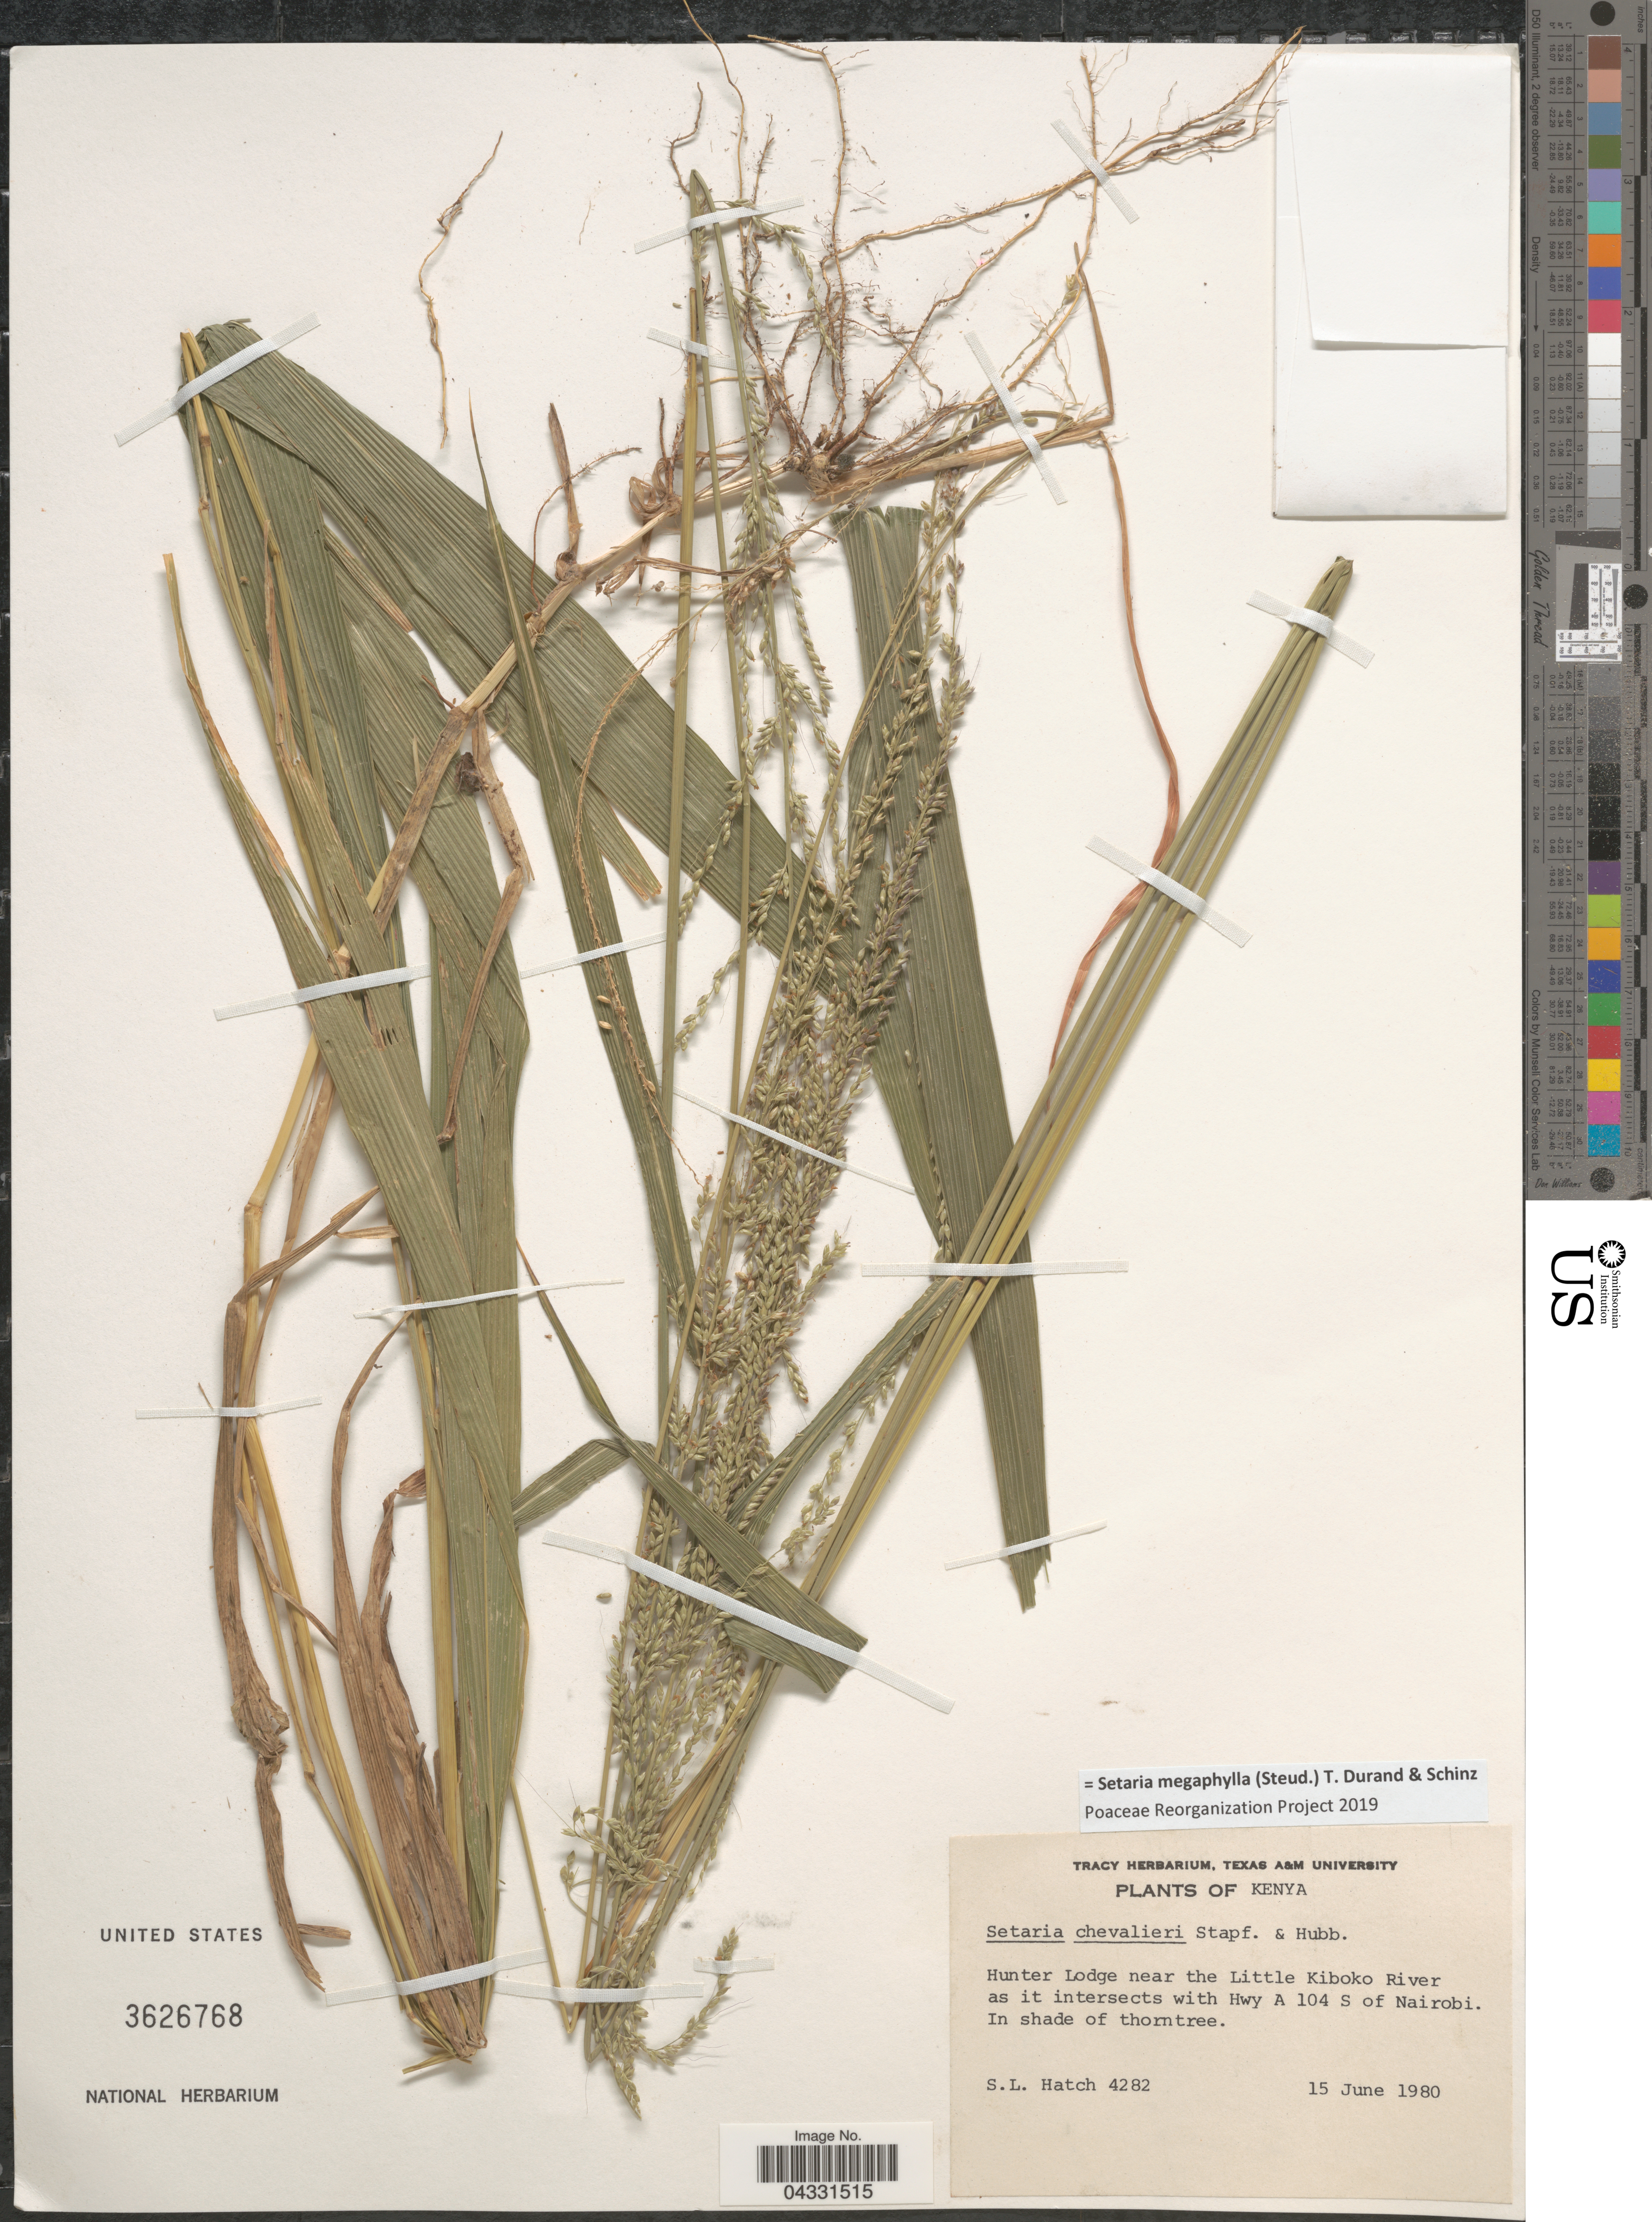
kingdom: Plantae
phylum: Tracheophyta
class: Liliopsida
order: Poales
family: Poaceae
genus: Setaria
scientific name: Setaria megaphylla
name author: (Steud.) Durieu & Schinz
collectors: S. Hatch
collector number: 4282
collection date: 1980-06-15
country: Kenya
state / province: Nairobi Area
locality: Hunter Lodge near the Little Kiboko River as it intersects with Hwy A 104 S of Nairobi. In shade of thorntree.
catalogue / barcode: US 3626768